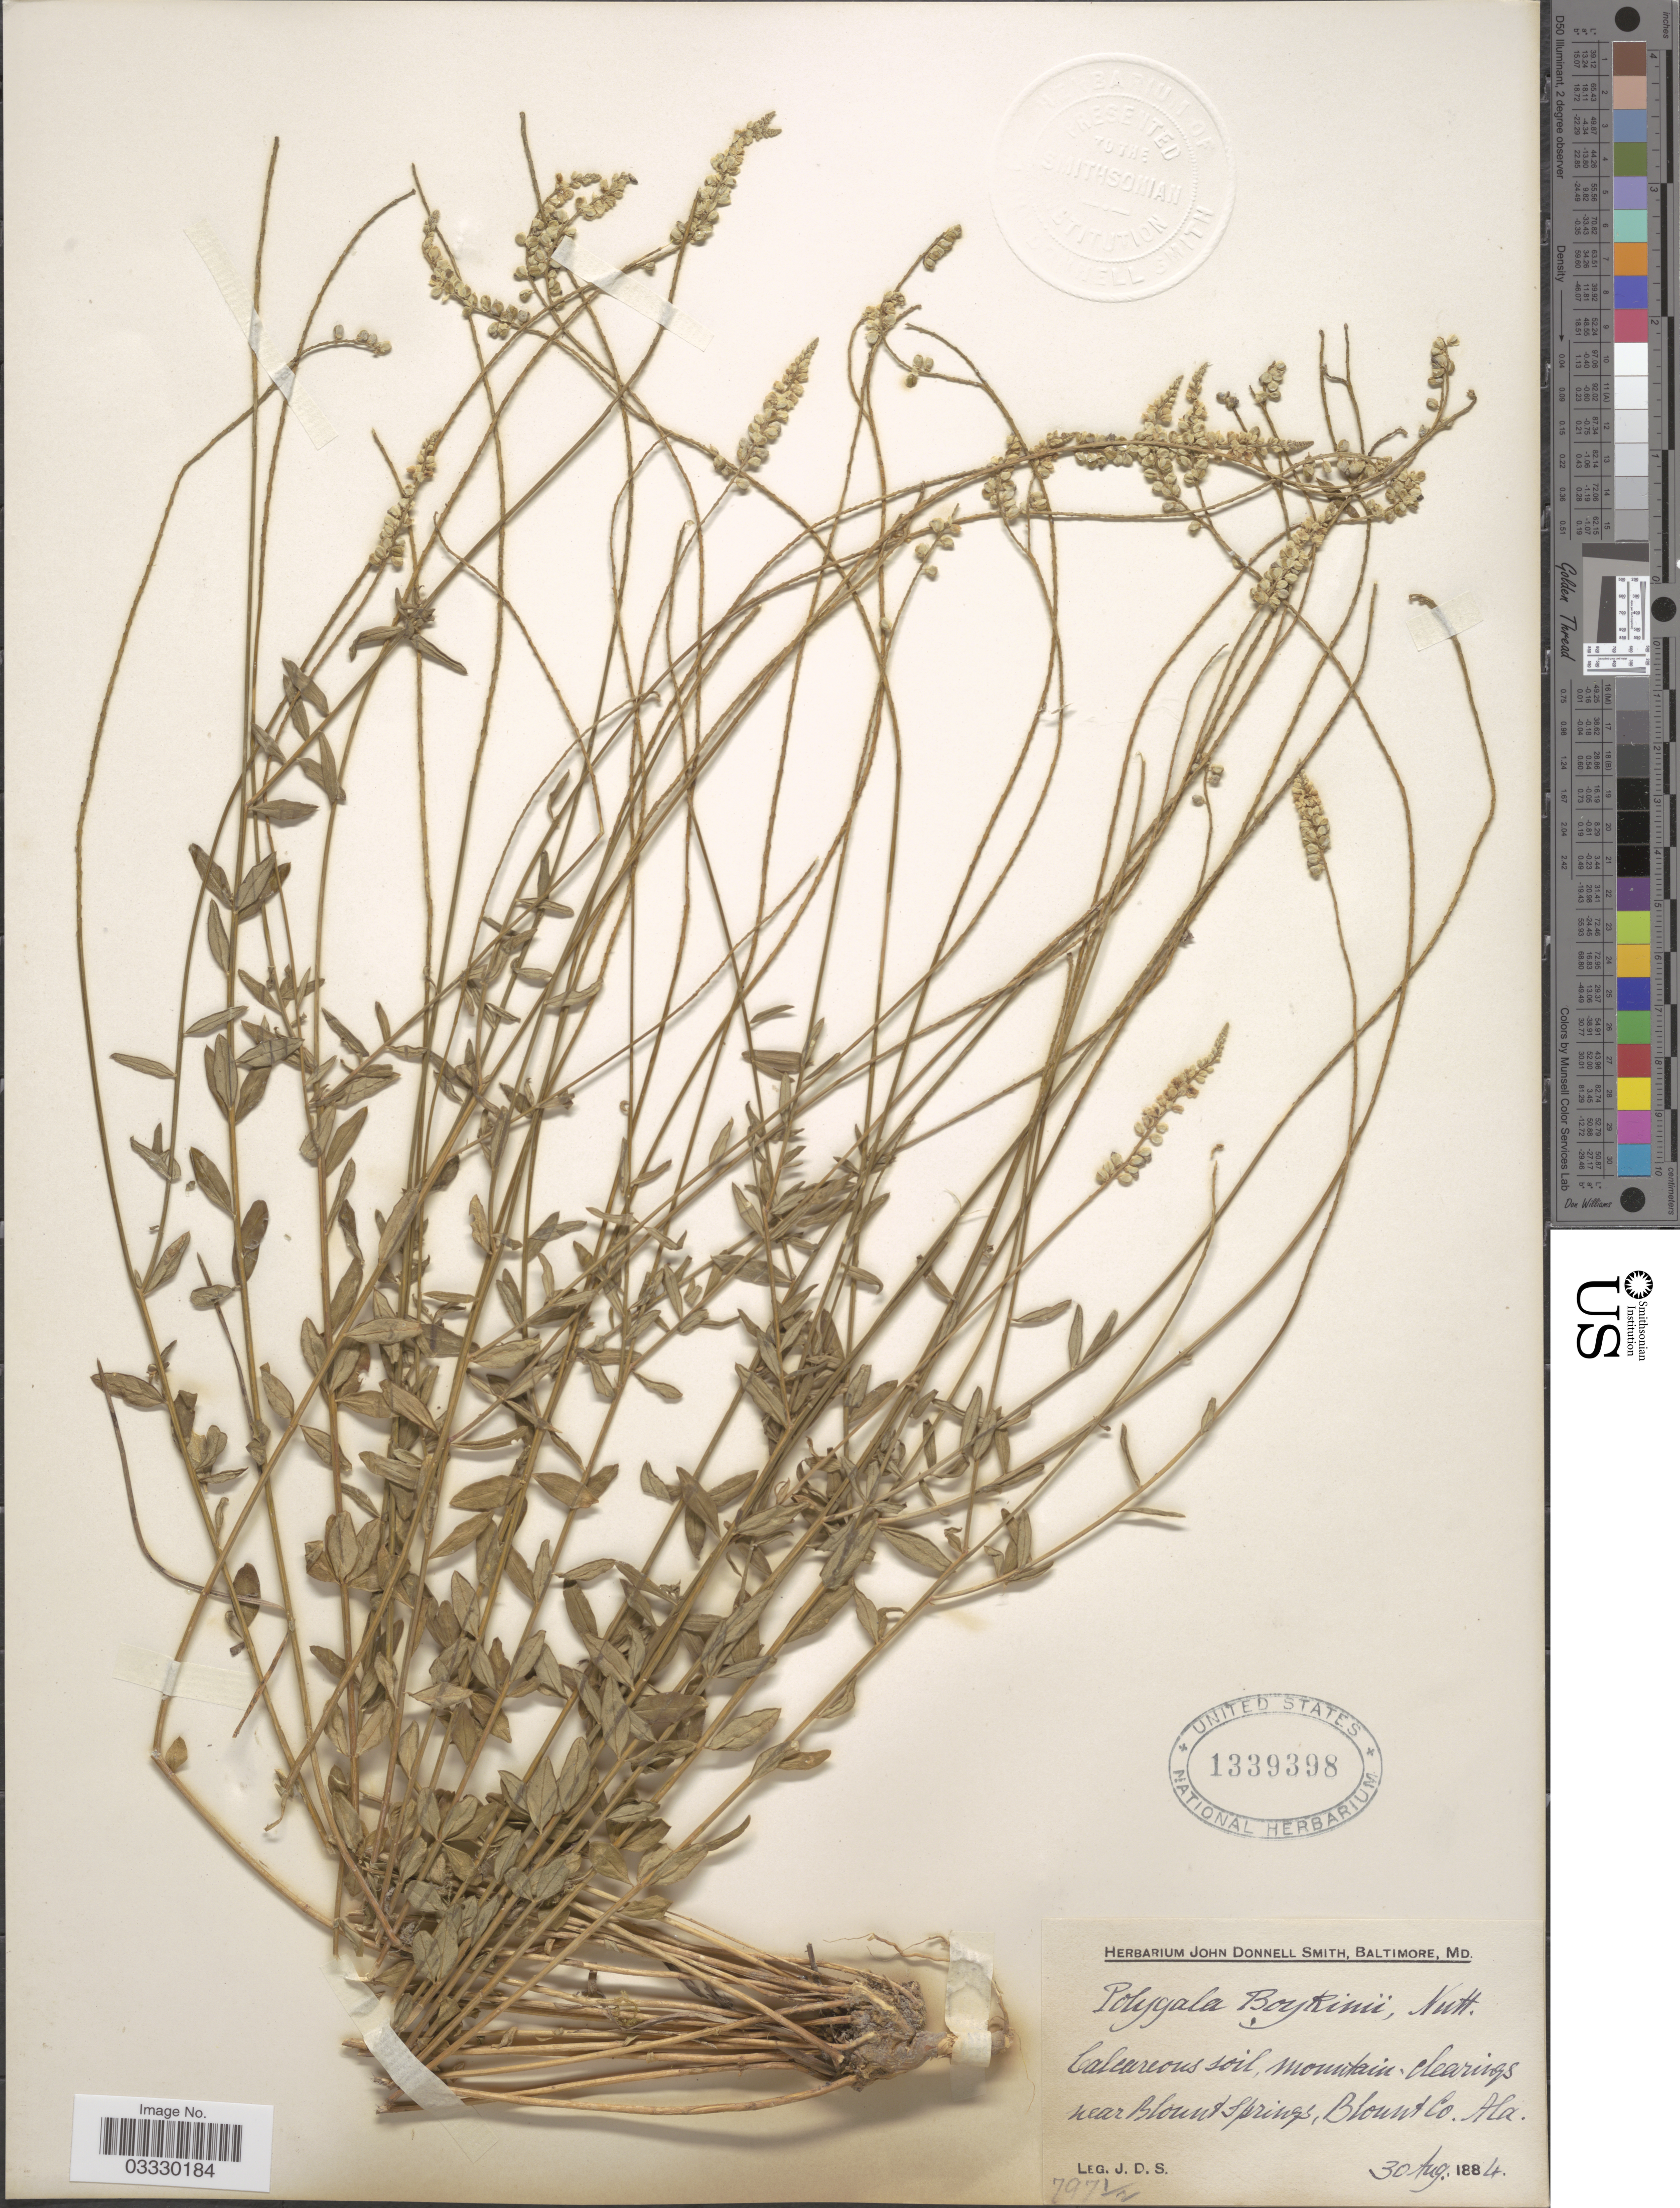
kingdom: Plantae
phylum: Tracheophyta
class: Magnoliopsida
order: Fabales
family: Polygalaceae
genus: Polygala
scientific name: Polygala boykinii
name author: Nutt.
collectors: J. Donnell Smith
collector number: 797½*?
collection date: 1884-08-30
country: United States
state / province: Alabama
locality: Near Blount Springs, Blount Co.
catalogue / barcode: US 1339398